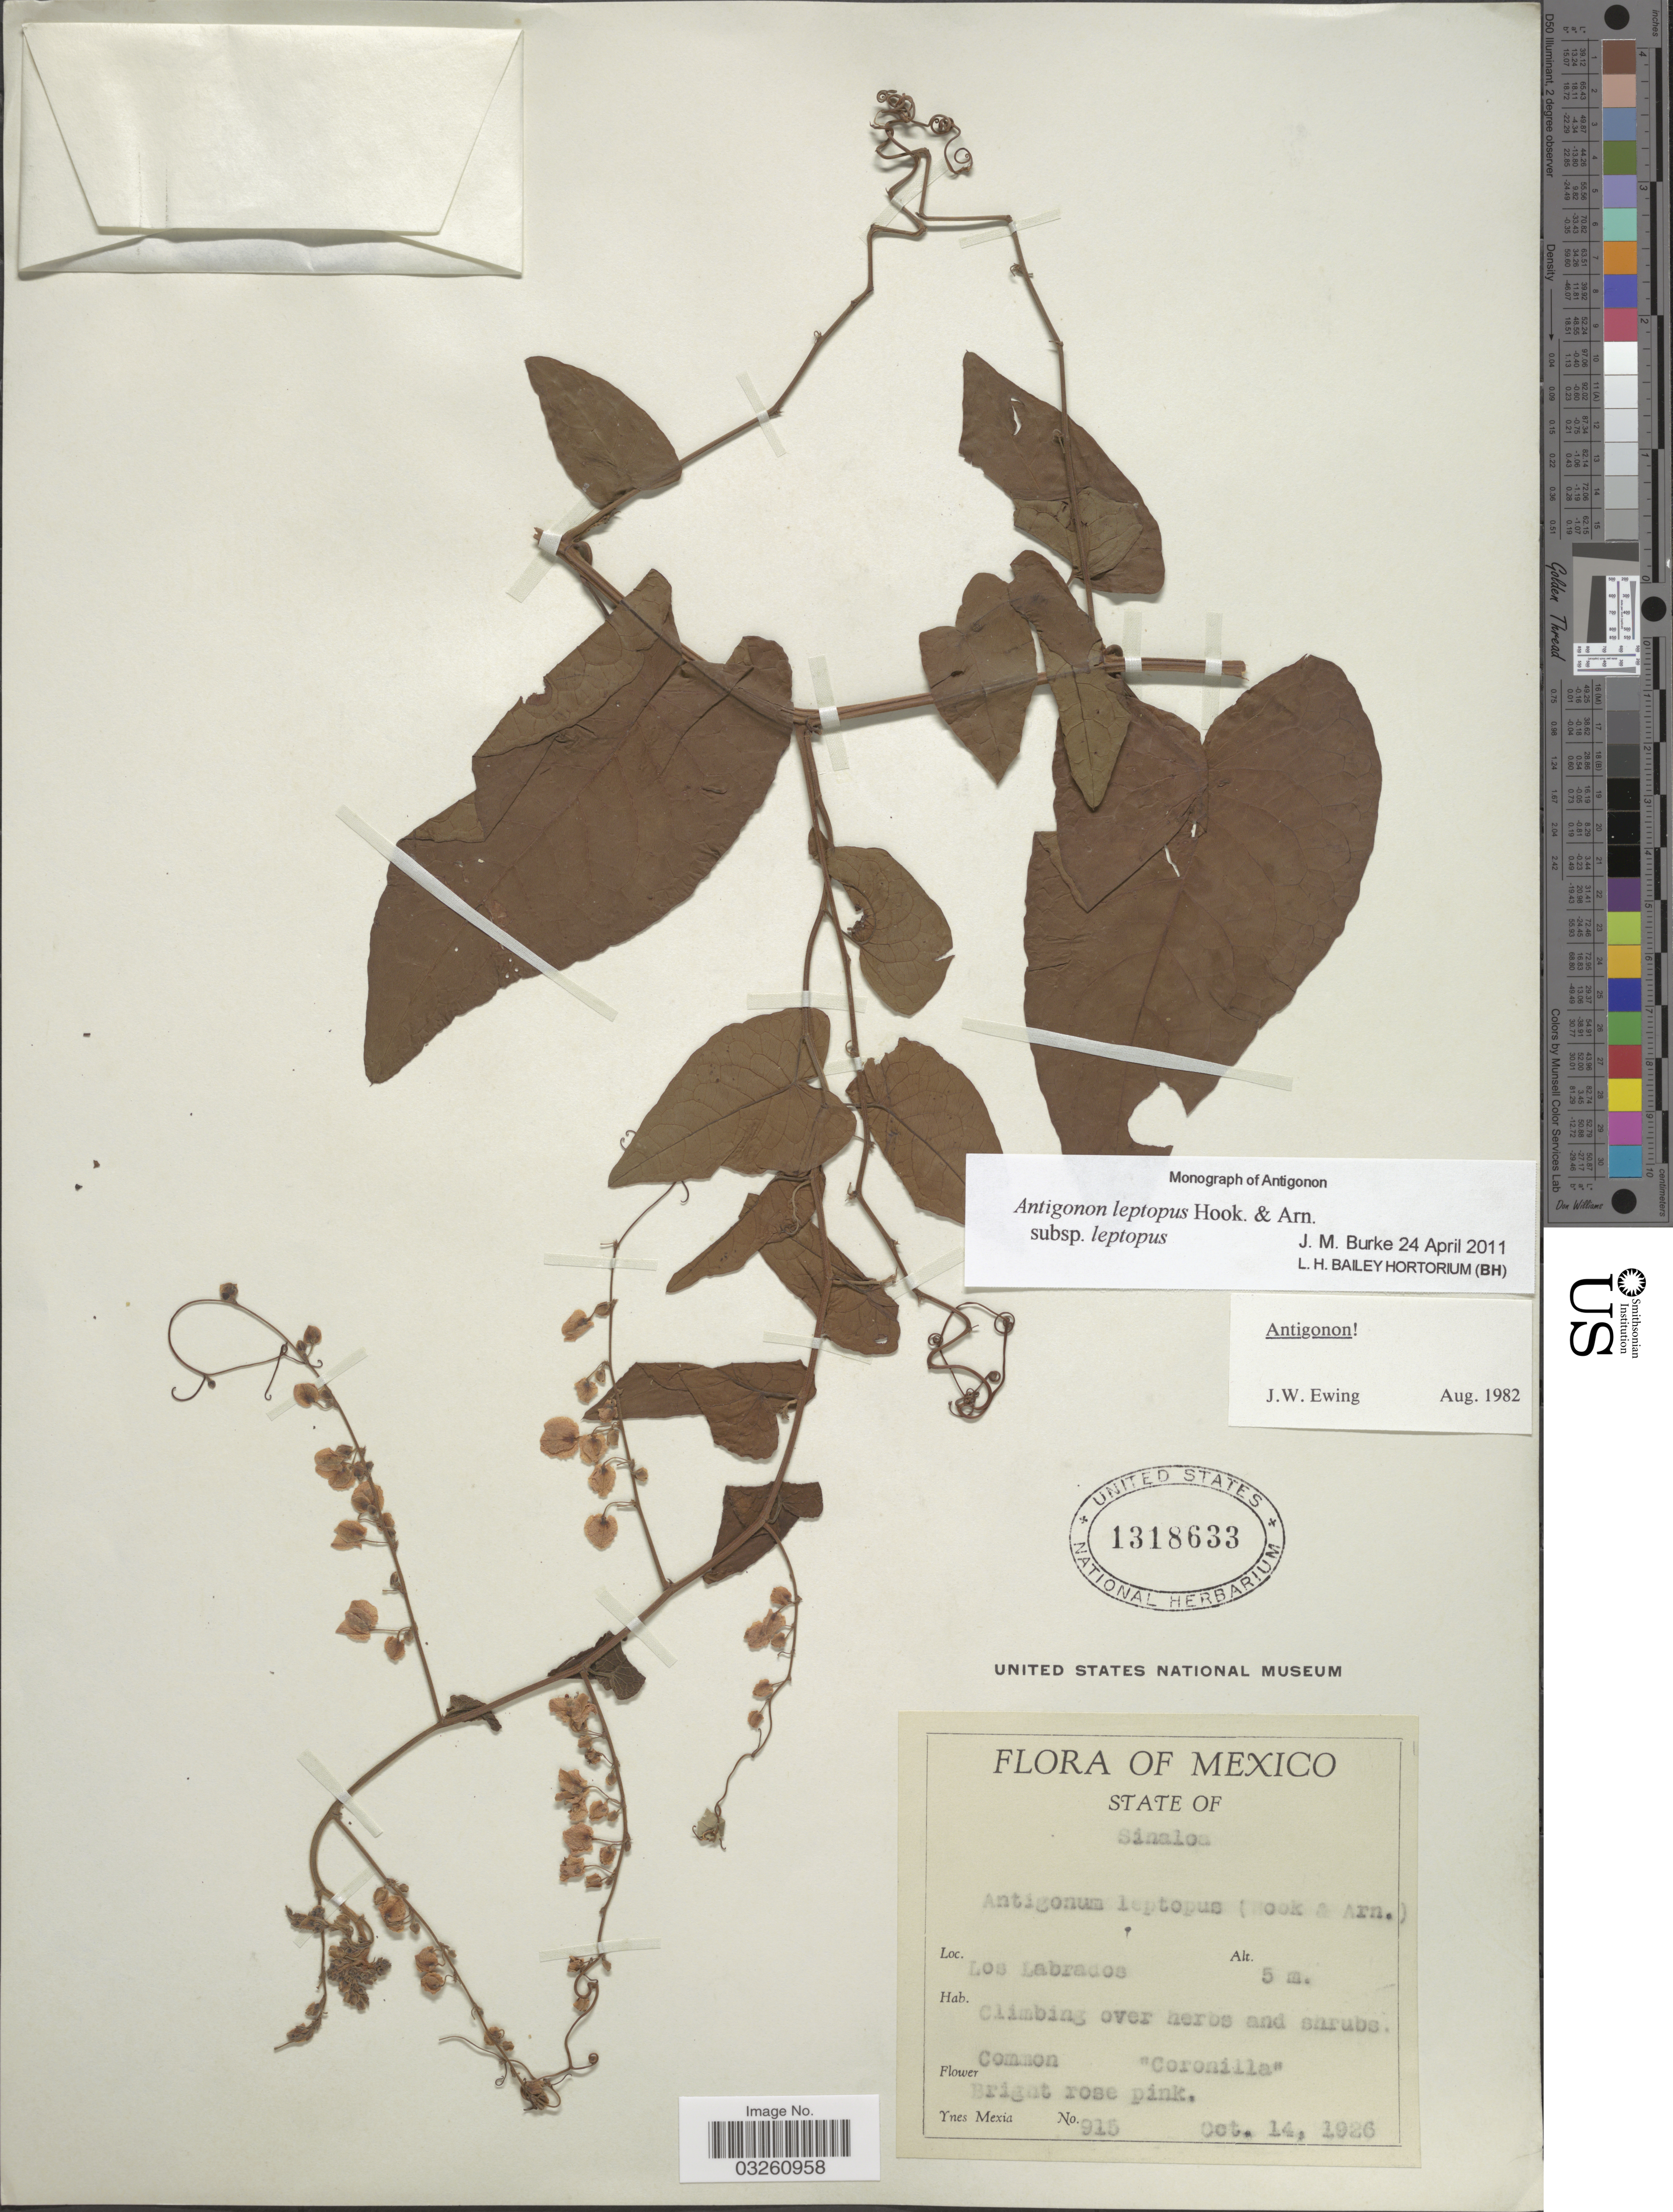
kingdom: Plantae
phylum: Tracheophyta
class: Magnoliopsida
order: Caryophyllales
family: Polygonaceae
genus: Antigonon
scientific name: Antigonon leptopus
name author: Hook. & Arn.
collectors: Y. Mexia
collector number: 915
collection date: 1926-10-14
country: Mexico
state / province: Sinaloa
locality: Los Labrados.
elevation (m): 5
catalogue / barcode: US 1318633